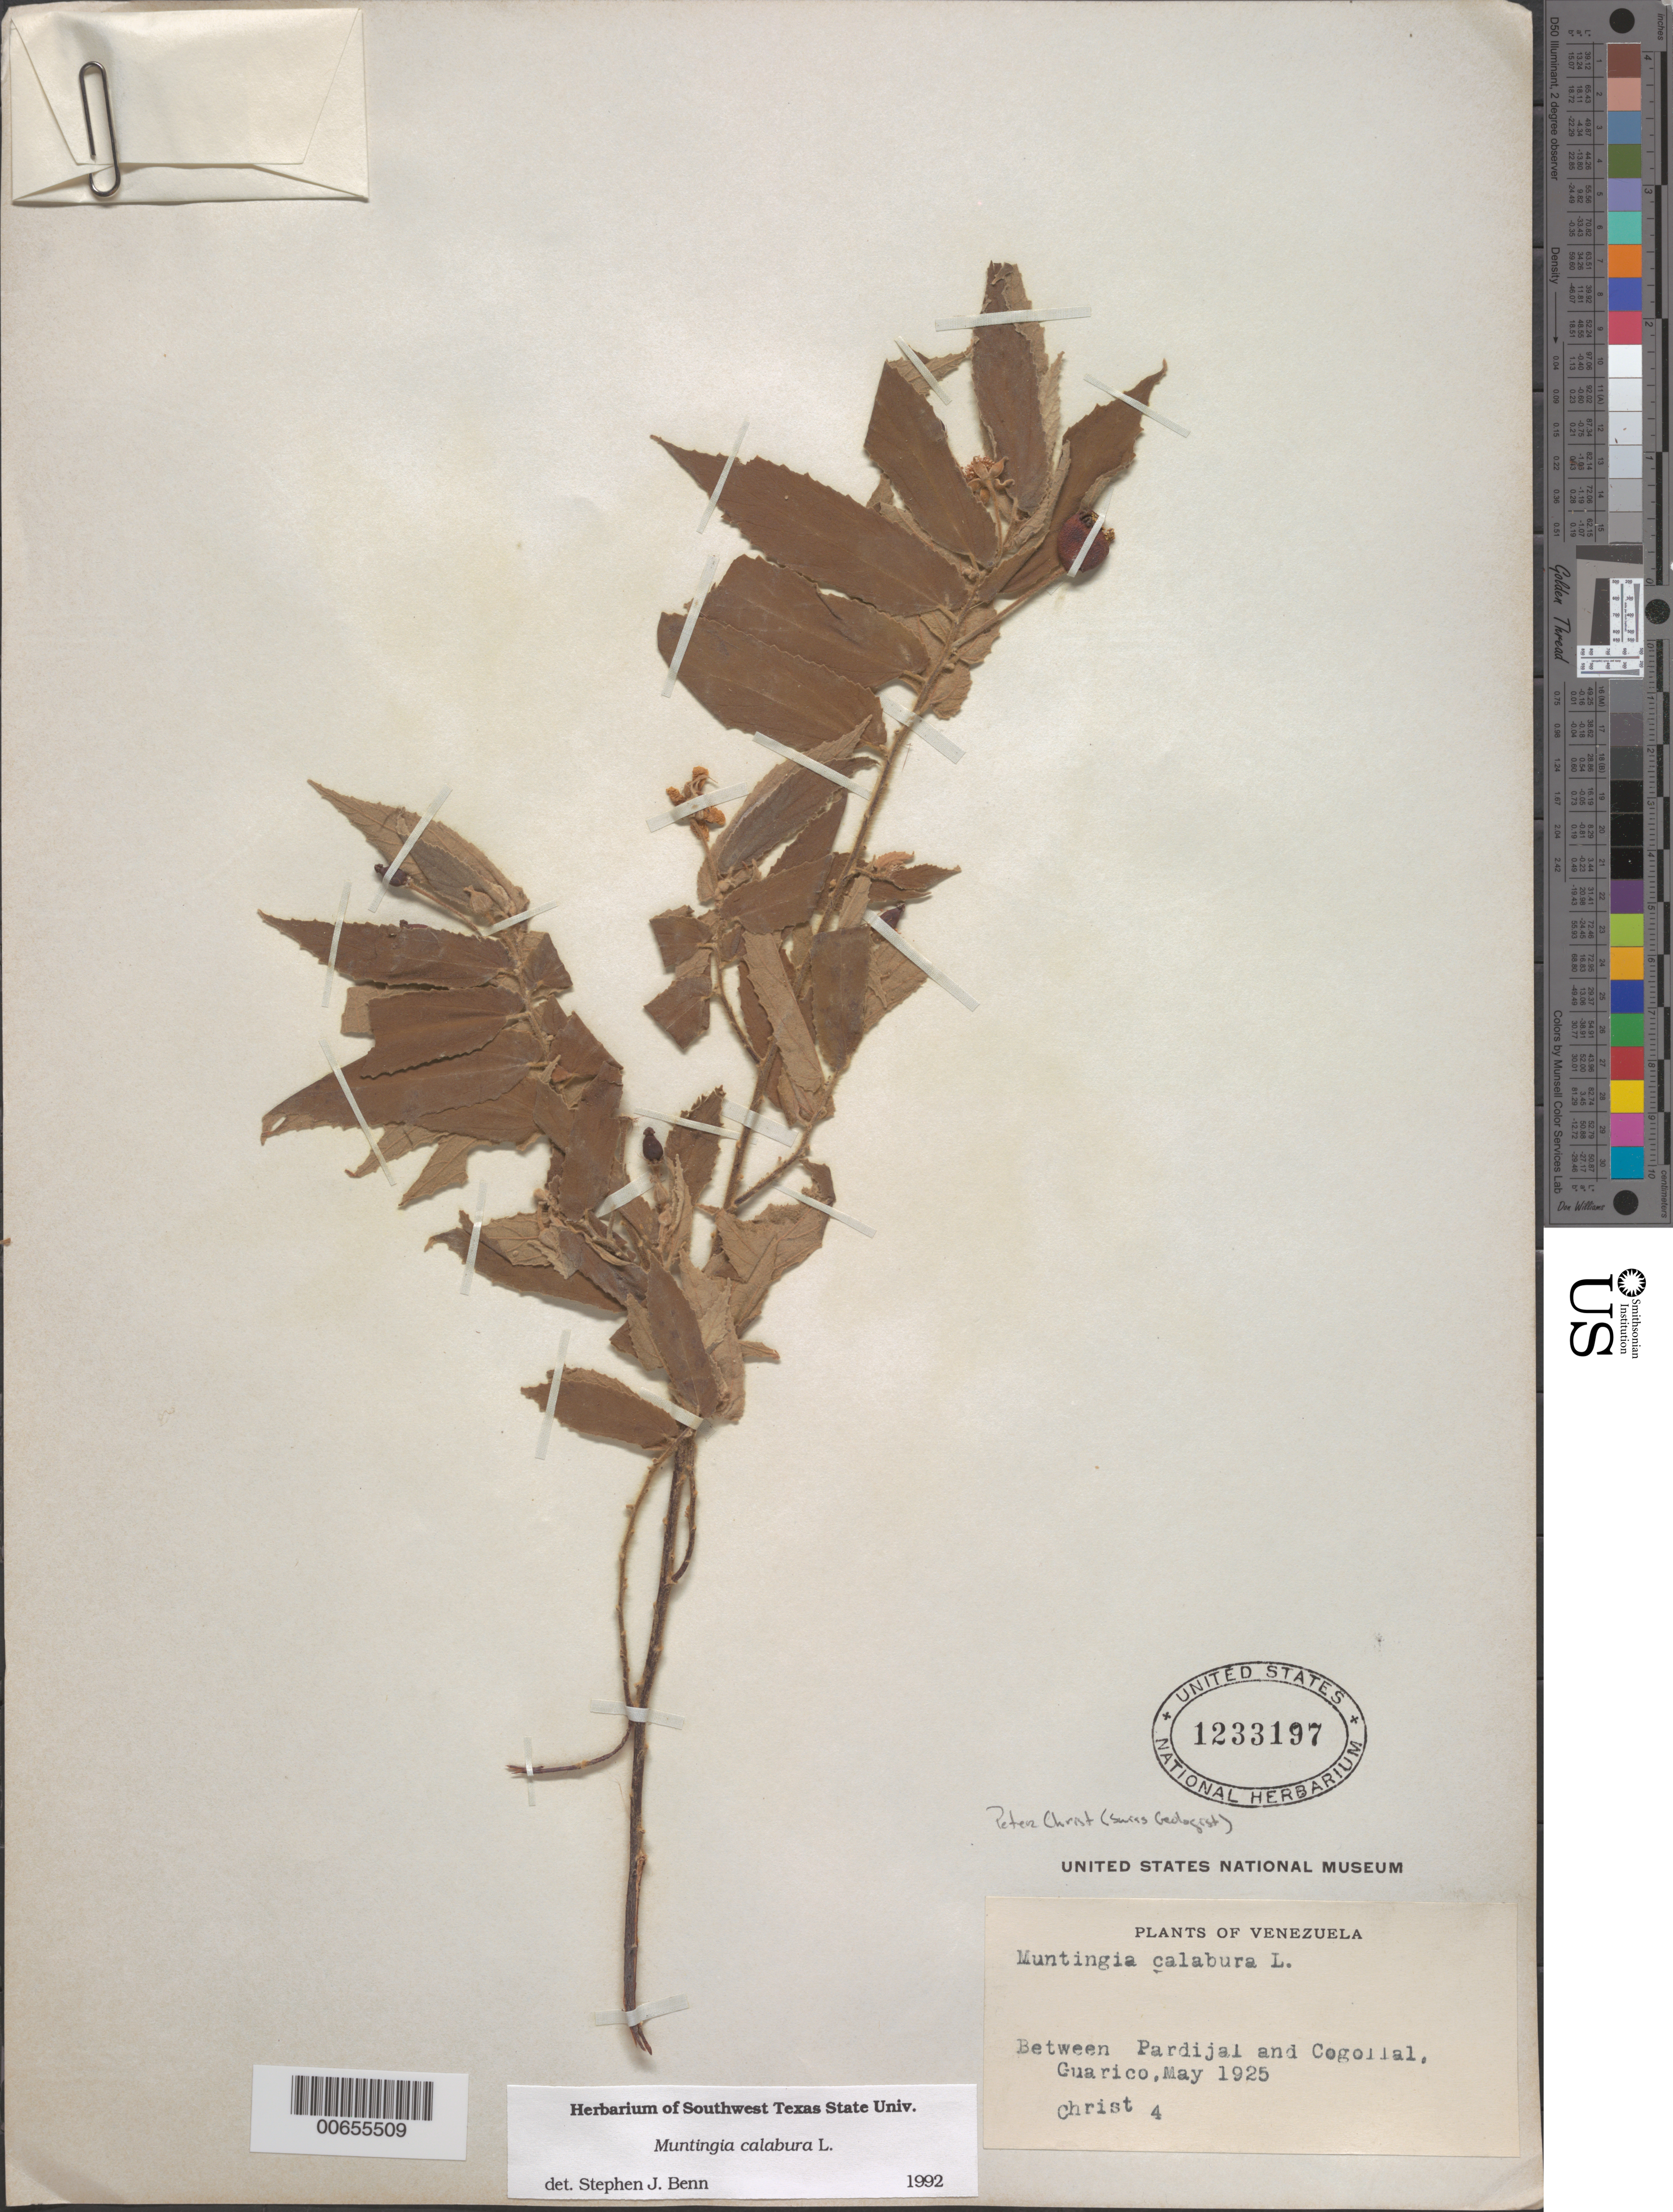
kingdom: Plantae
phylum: Tracheophyta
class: Magnoliopsida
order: Malvales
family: Muntingiaceae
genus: Muntingia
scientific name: Muntingia calabura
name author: L.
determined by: Benn, S. J.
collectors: Christ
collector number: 4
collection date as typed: May 1925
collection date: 1925-05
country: Venezuela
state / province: Guárico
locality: Between Pardijal and Cogollal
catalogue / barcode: US 1233197